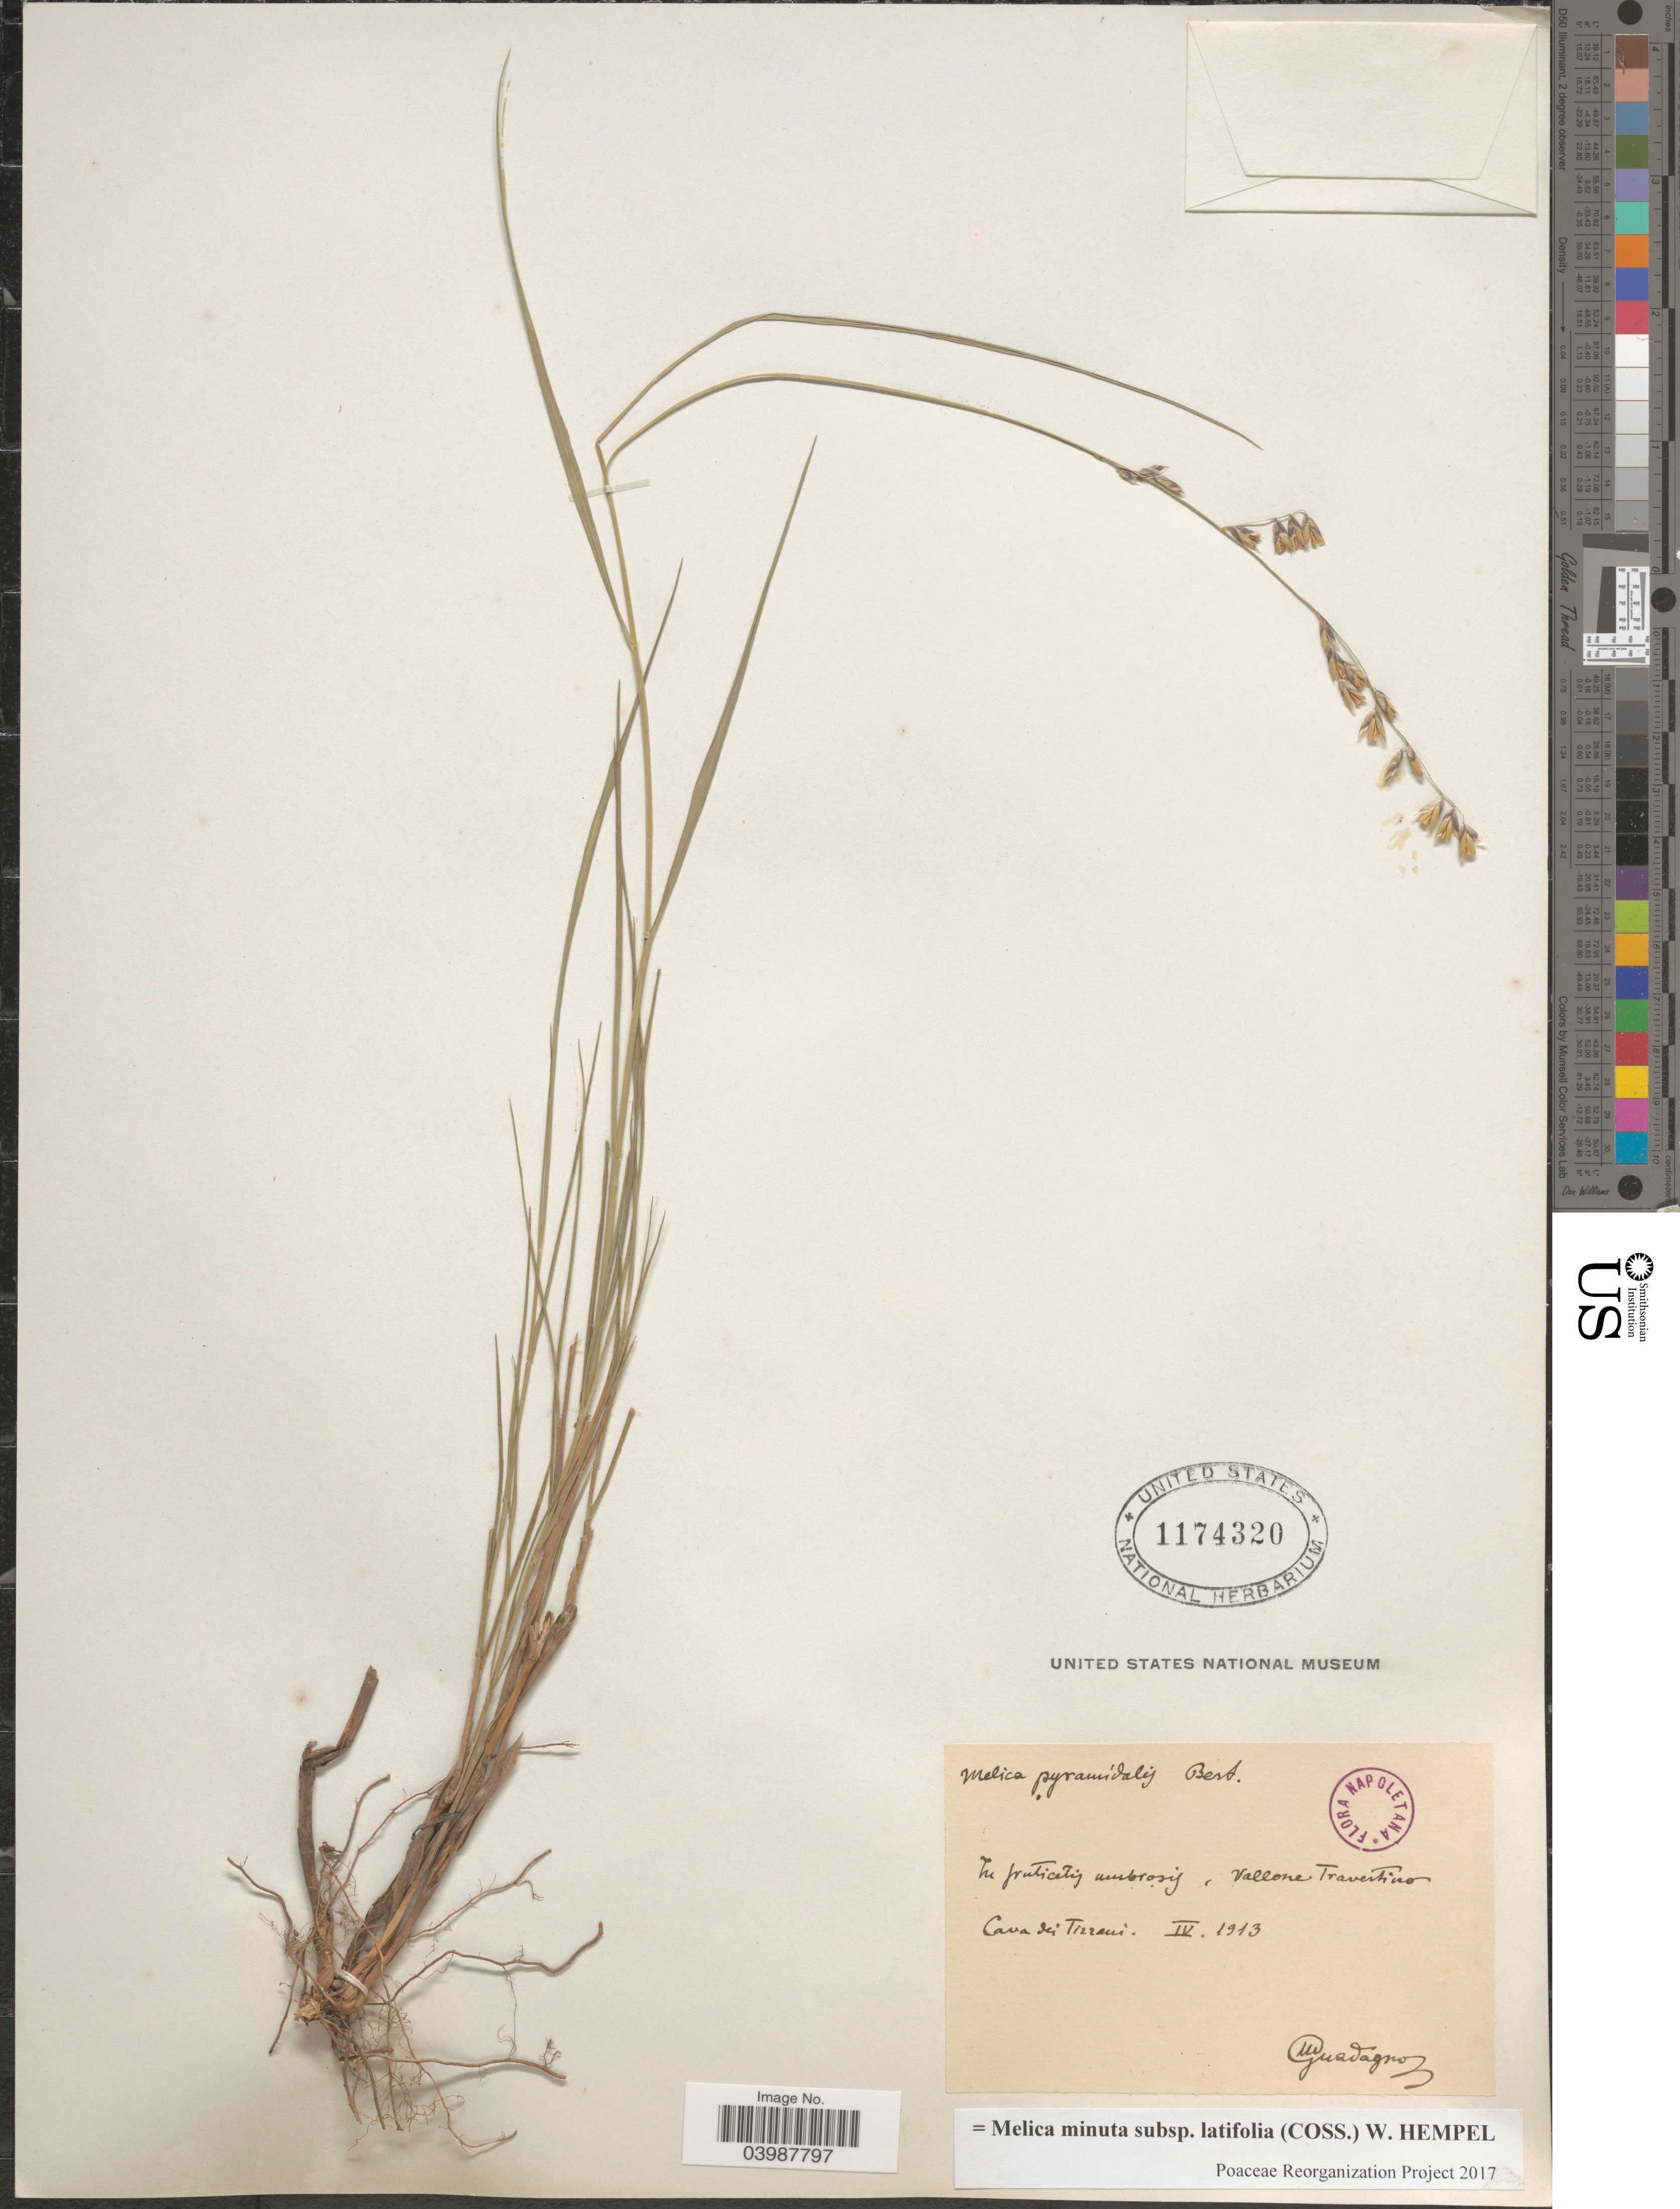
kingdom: Plantae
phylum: Tracheophyta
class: Liliopsida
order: Poales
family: Poaceae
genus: Melica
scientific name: Melica minuta subsp. latifolia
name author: (Coss.) W. Hempel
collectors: M. Guadagno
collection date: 1913-04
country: Italy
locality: Vallone Travertino. Cava bei Tirrani.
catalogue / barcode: US 1174320